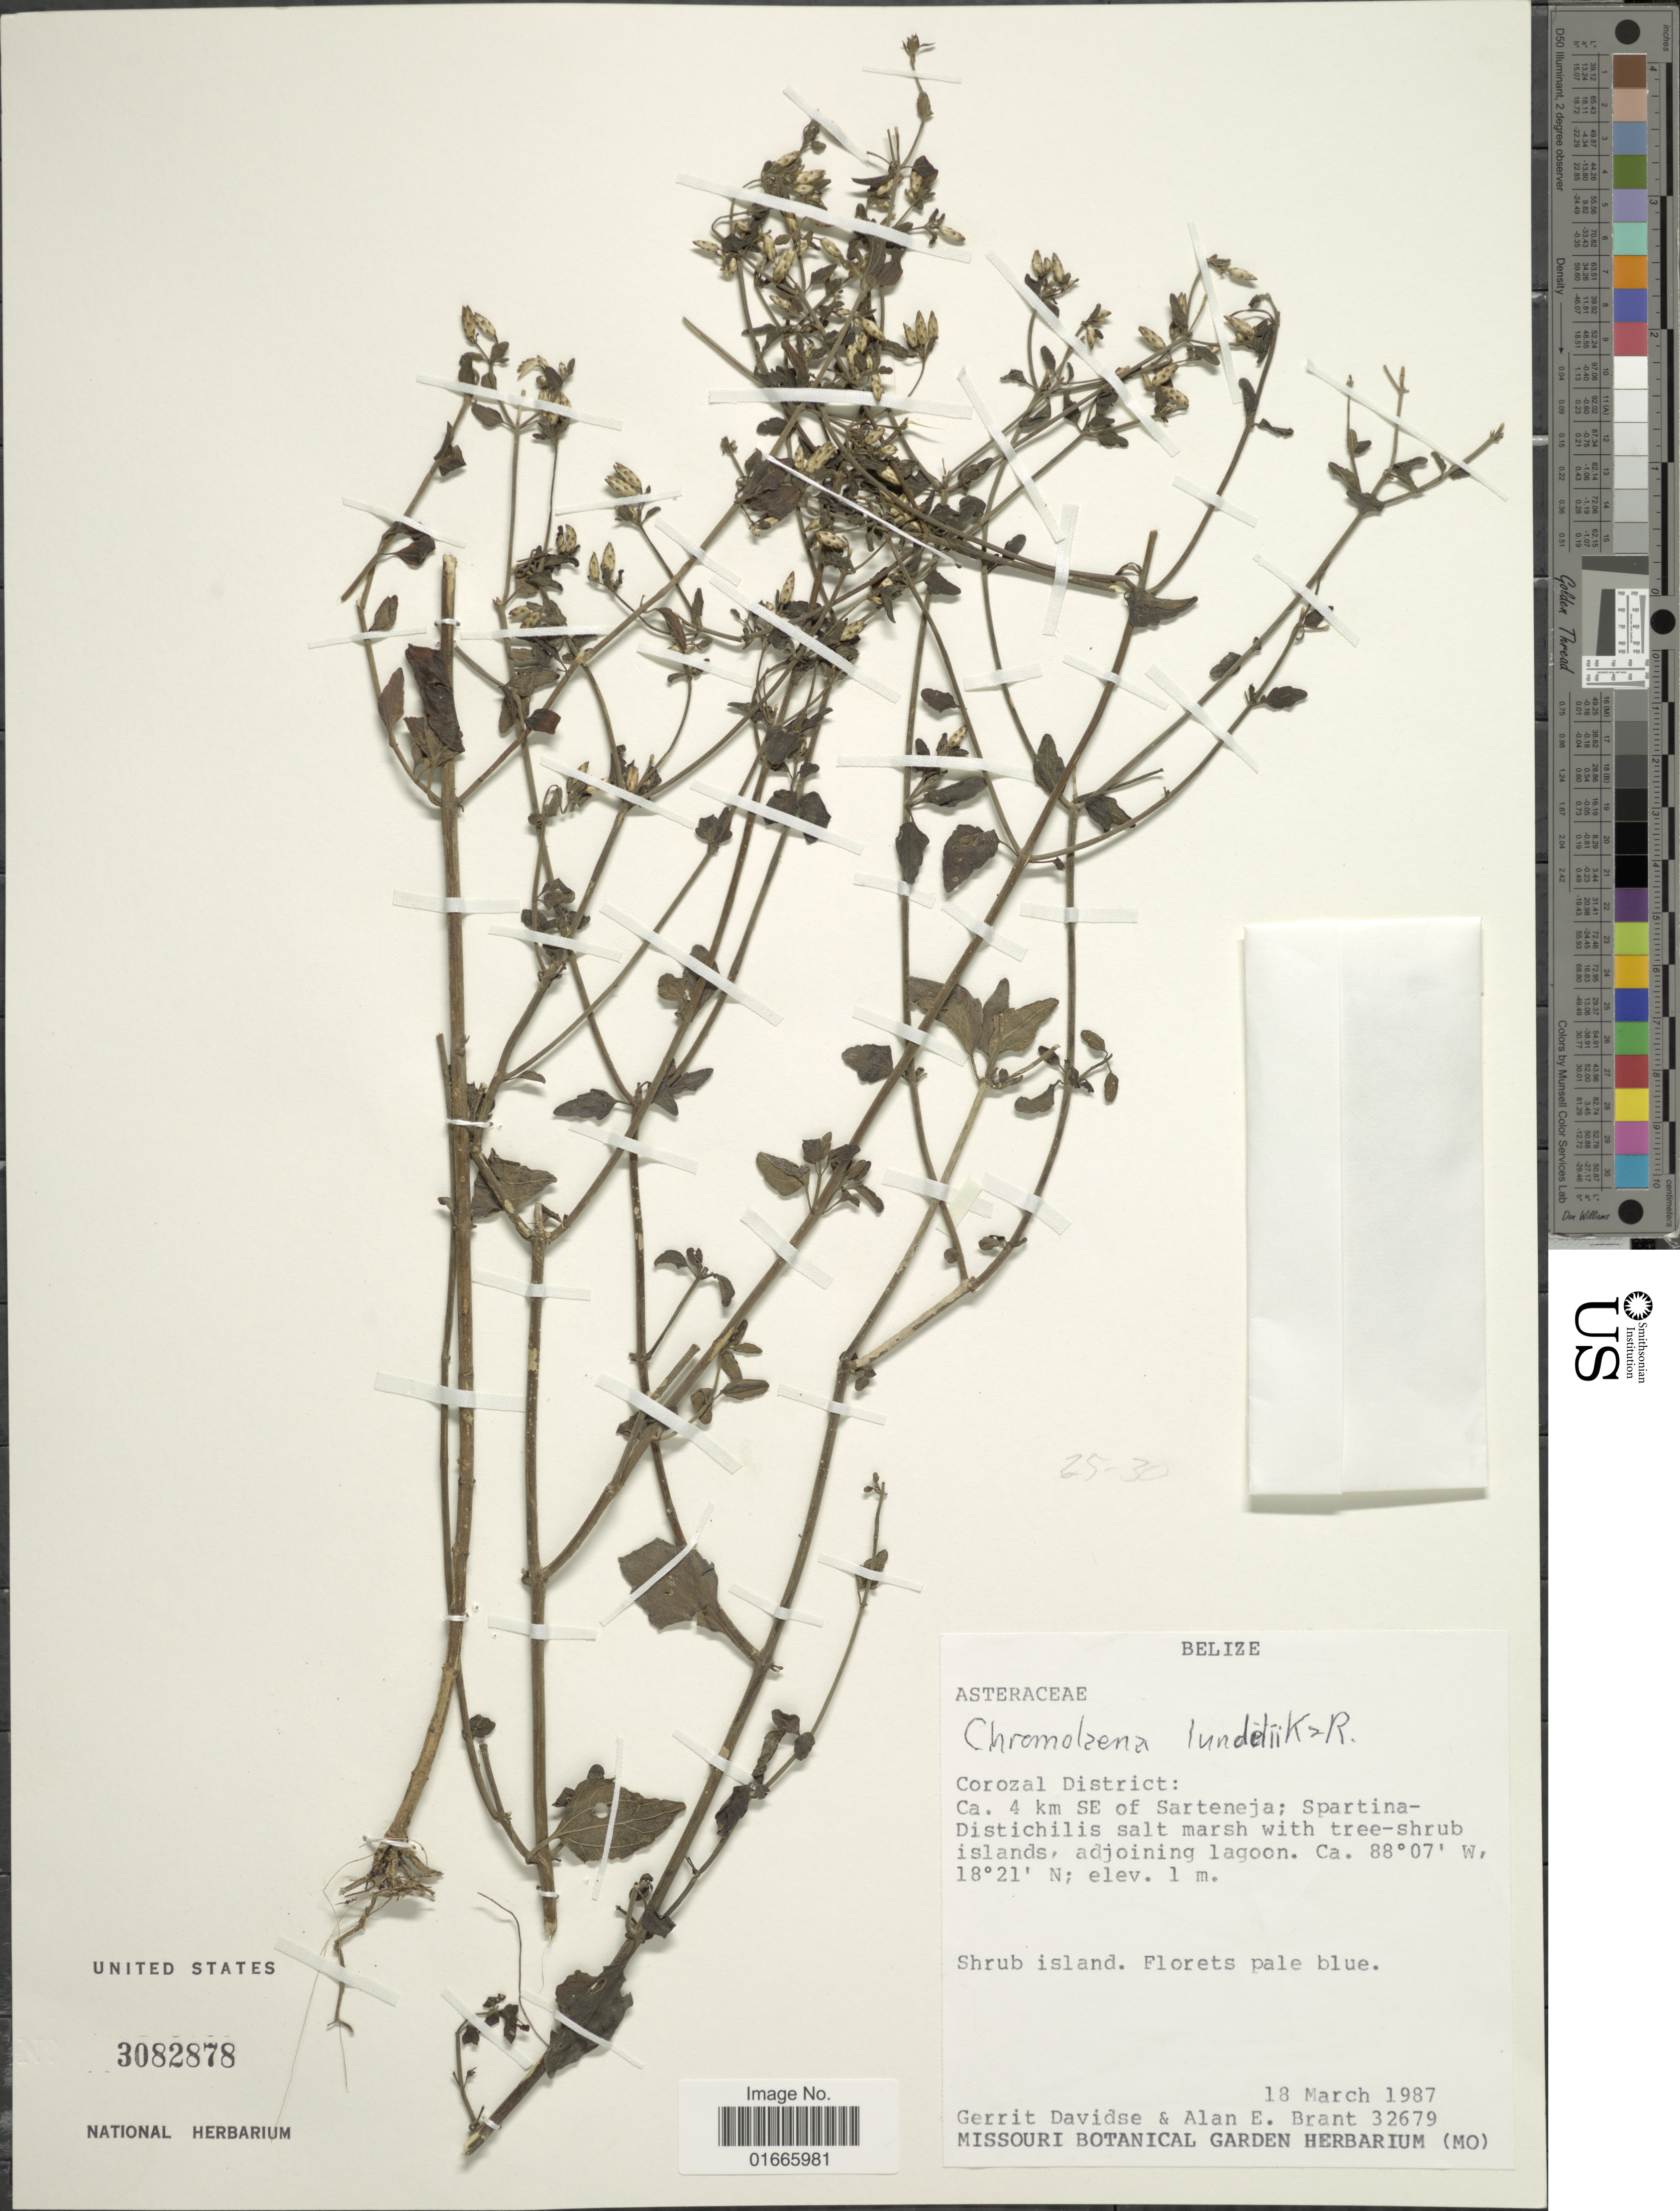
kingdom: Plantae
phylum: Tracheophyta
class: Magnoliopsida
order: Asterales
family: Asteraceae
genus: Chromolaena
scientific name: Chromolaena lundellii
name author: R.M. King & H. Rob.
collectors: G. Davidse & A. Brant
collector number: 32679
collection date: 1987-03-18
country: Belize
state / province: Corozal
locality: Ca. 4 km SE of Sarteneja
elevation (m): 1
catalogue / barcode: US 3082878